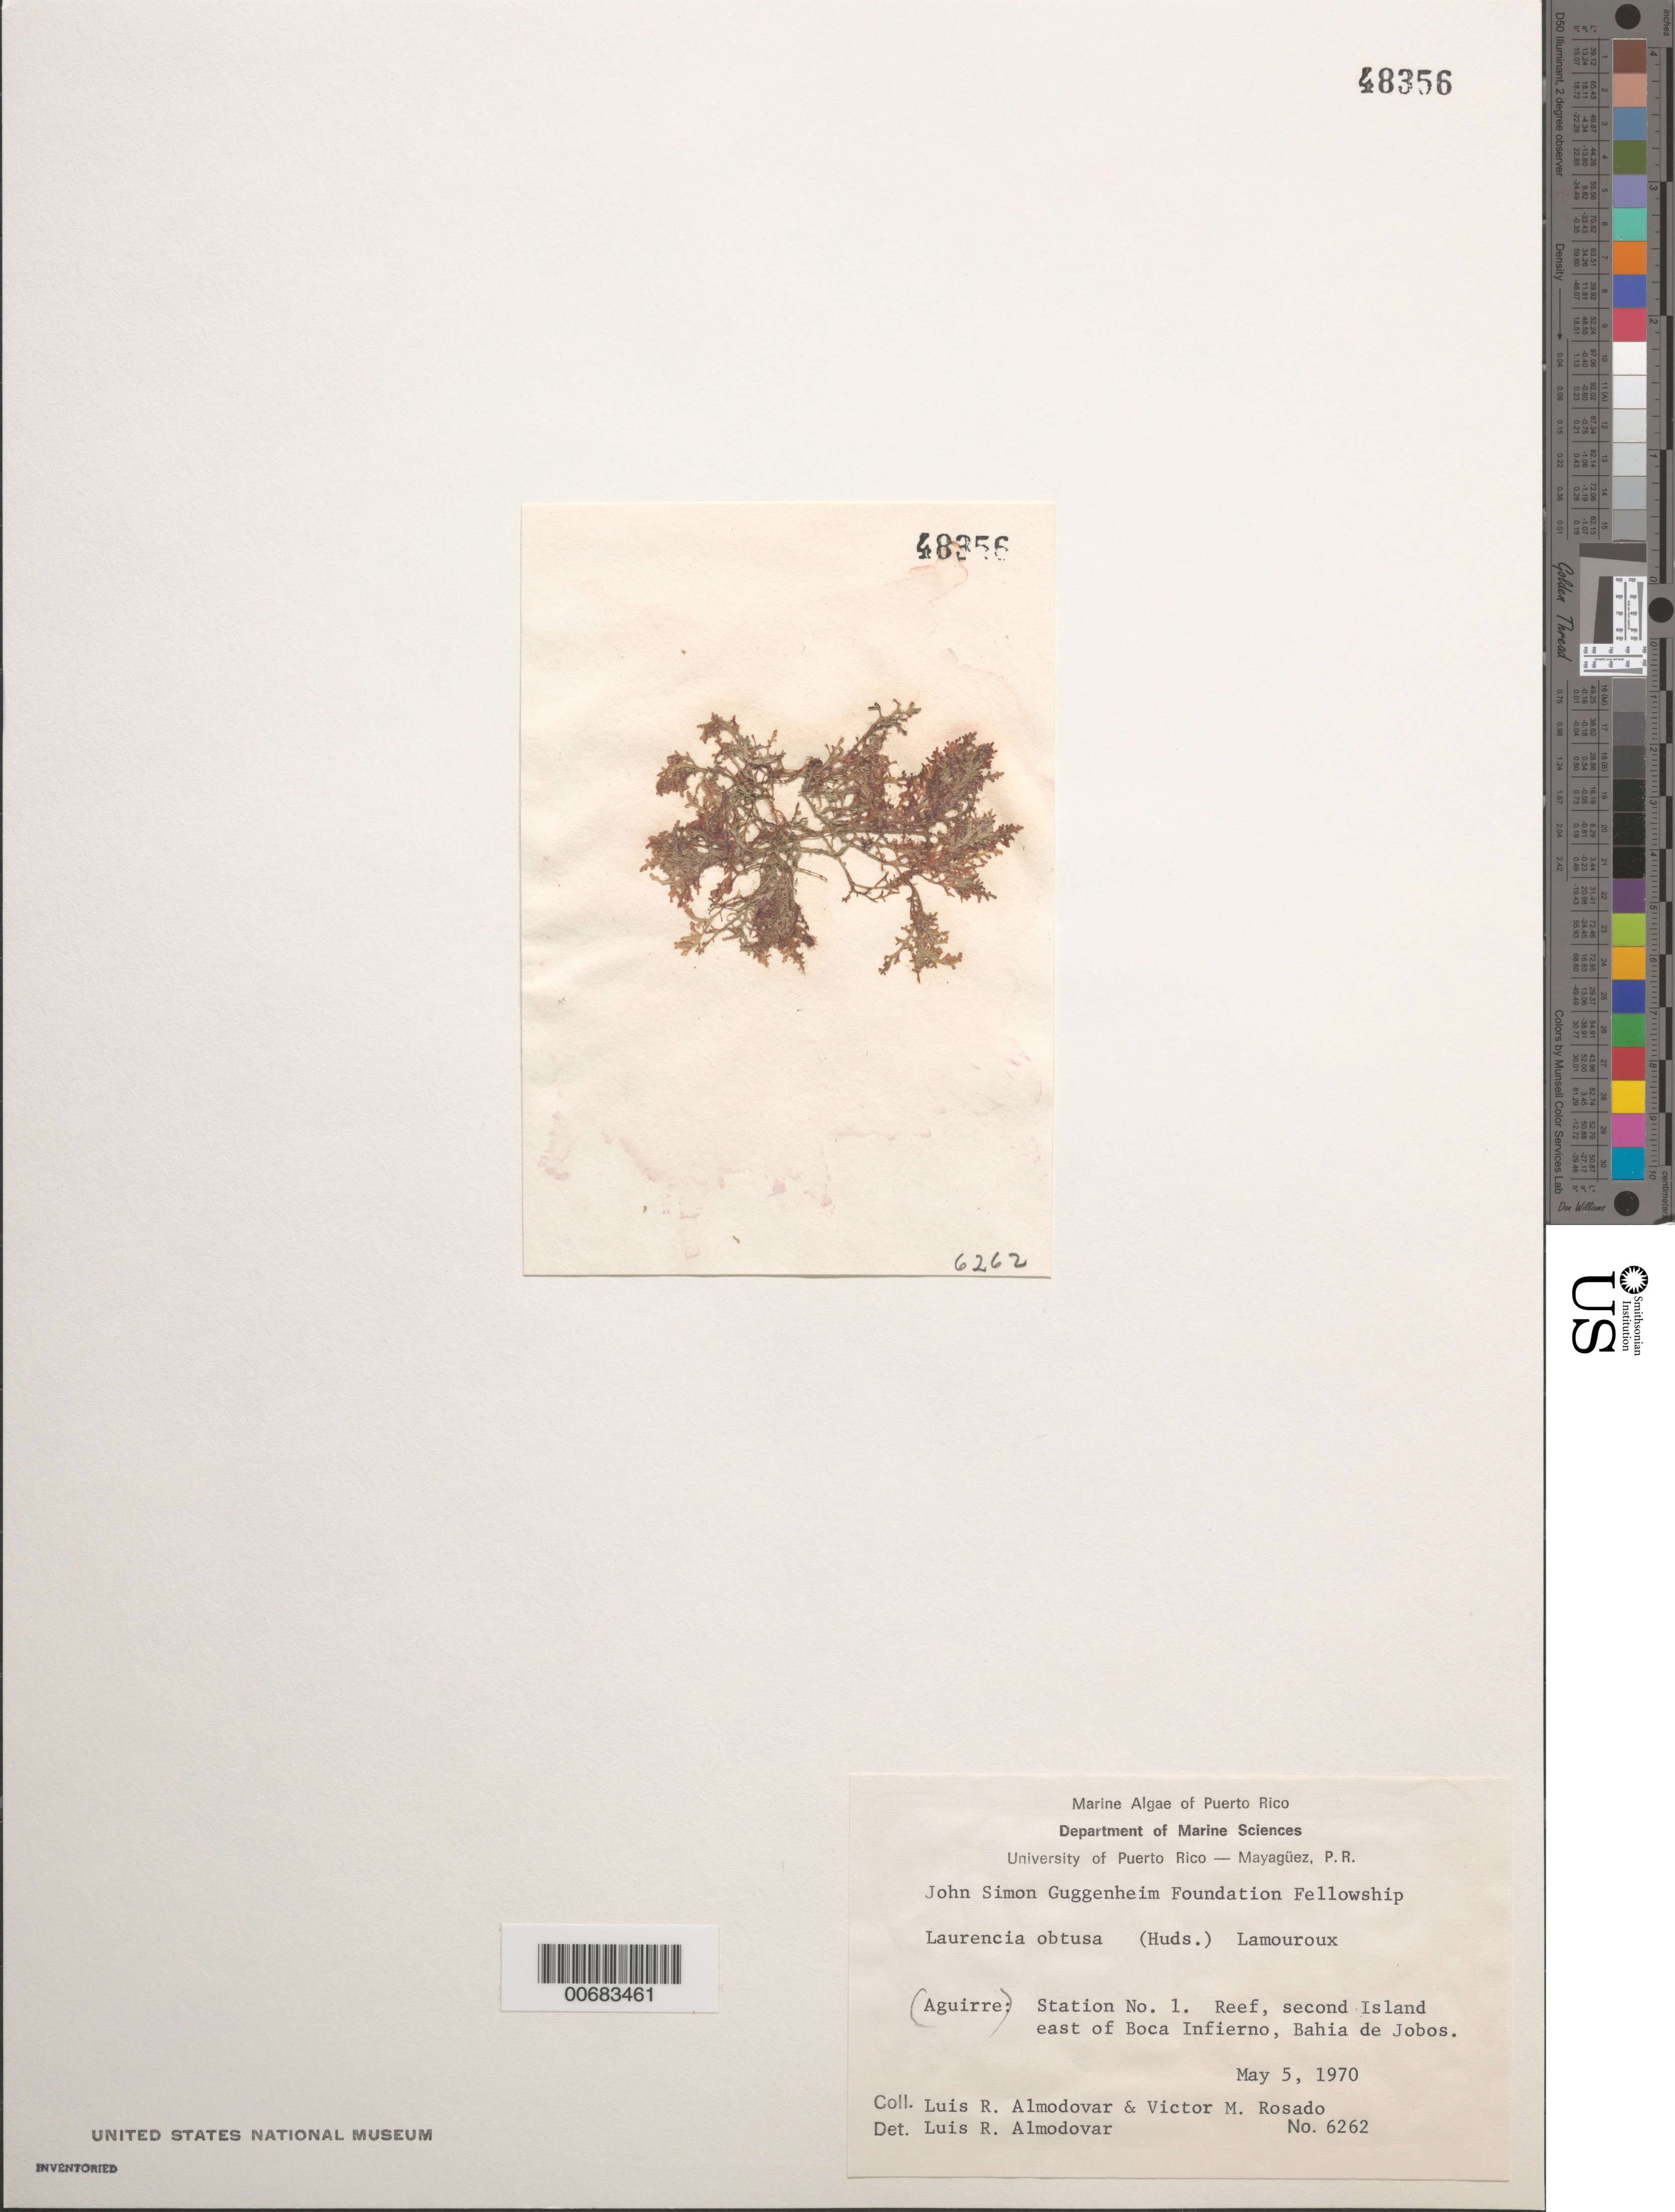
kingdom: Plantae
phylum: Rhodophyta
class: Florideophyceae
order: Ceramiales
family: Rhodomelaceae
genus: Laurencia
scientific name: Laurencia obtusa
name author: (Huds.) J.V.Lamouroux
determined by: Almodovar, L. R.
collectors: L. Almodovar & V. Rosado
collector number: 6262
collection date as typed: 05 May 1970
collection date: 1970-05-05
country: Puerto Rico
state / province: Guayama / Salinas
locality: Aguirre, Bahia de Jobos, 2nd island east of Boca de Infierno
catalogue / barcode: US 48356